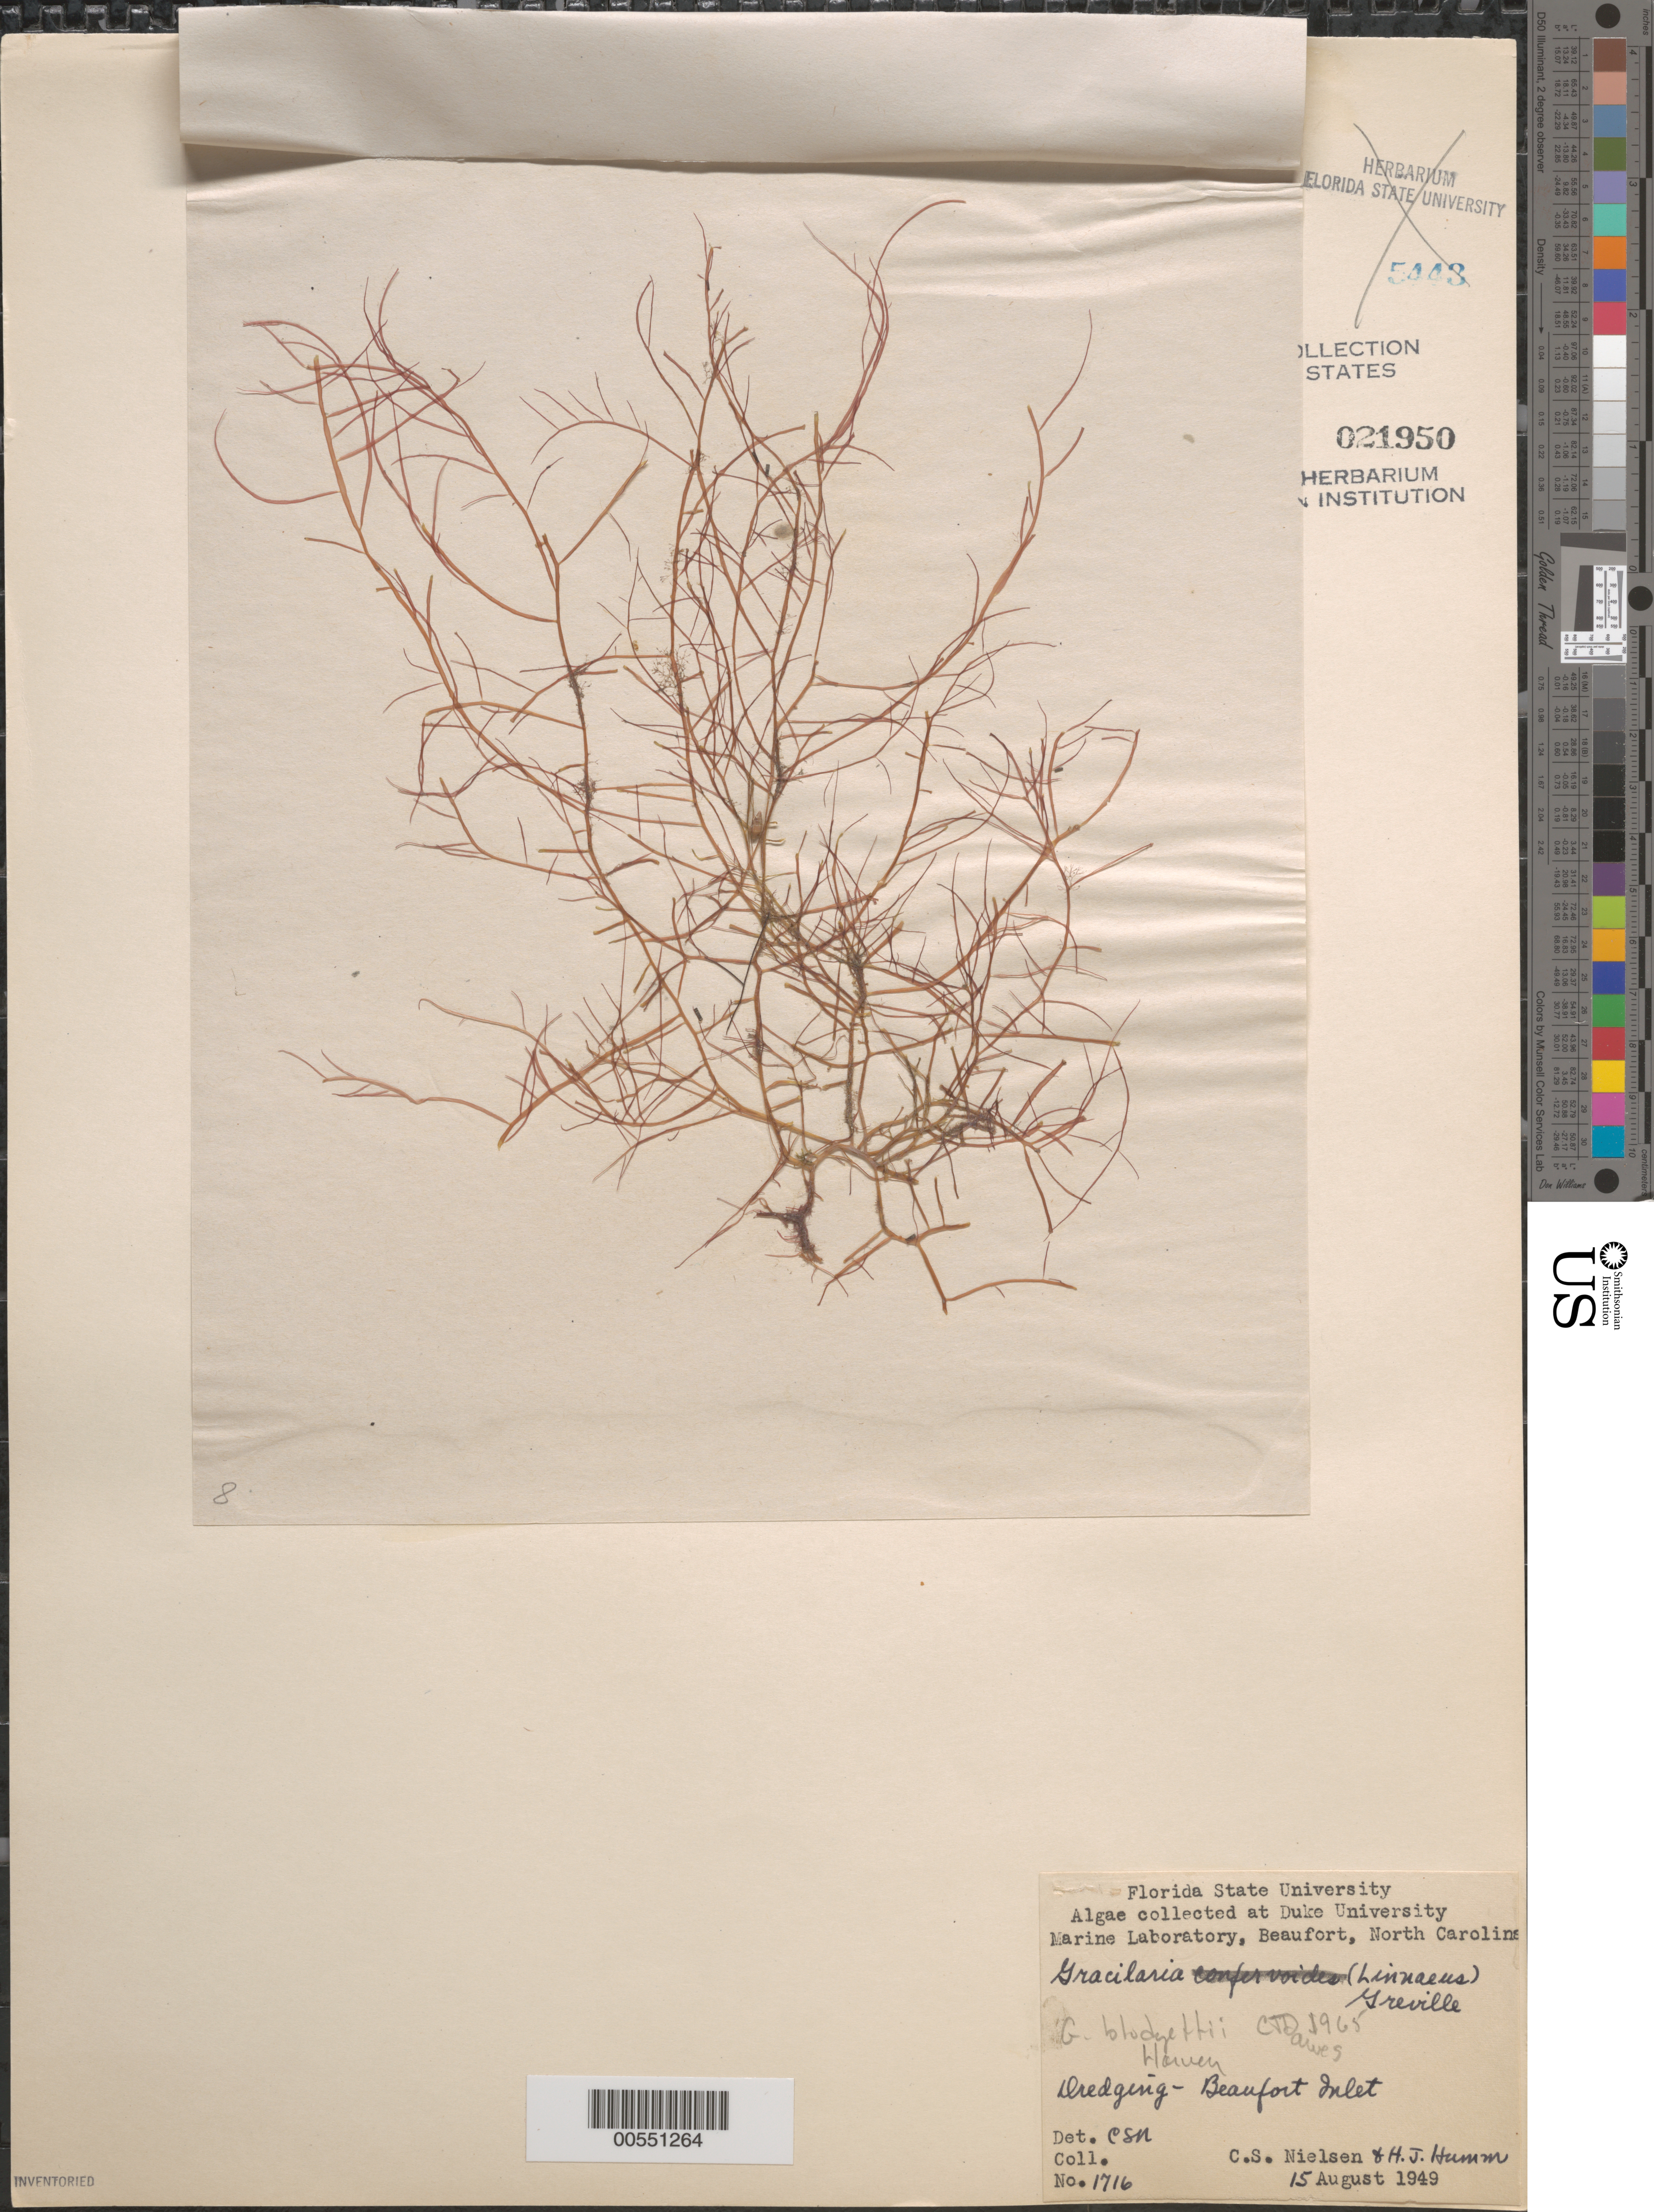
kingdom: Plantae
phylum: Rhodophyta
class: Florideophyceae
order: Gracilariales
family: Gracilariaceae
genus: Gracilaria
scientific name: Gracilaria blodgettii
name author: Harv.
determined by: Dawes, C. J.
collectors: C. S. Nielsen & H. J. Humm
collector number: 1716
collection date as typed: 15 Aug 1949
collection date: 1949-08-15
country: United States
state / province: North Carolina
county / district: Carteret County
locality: Beaufort Inlet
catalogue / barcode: US 21950